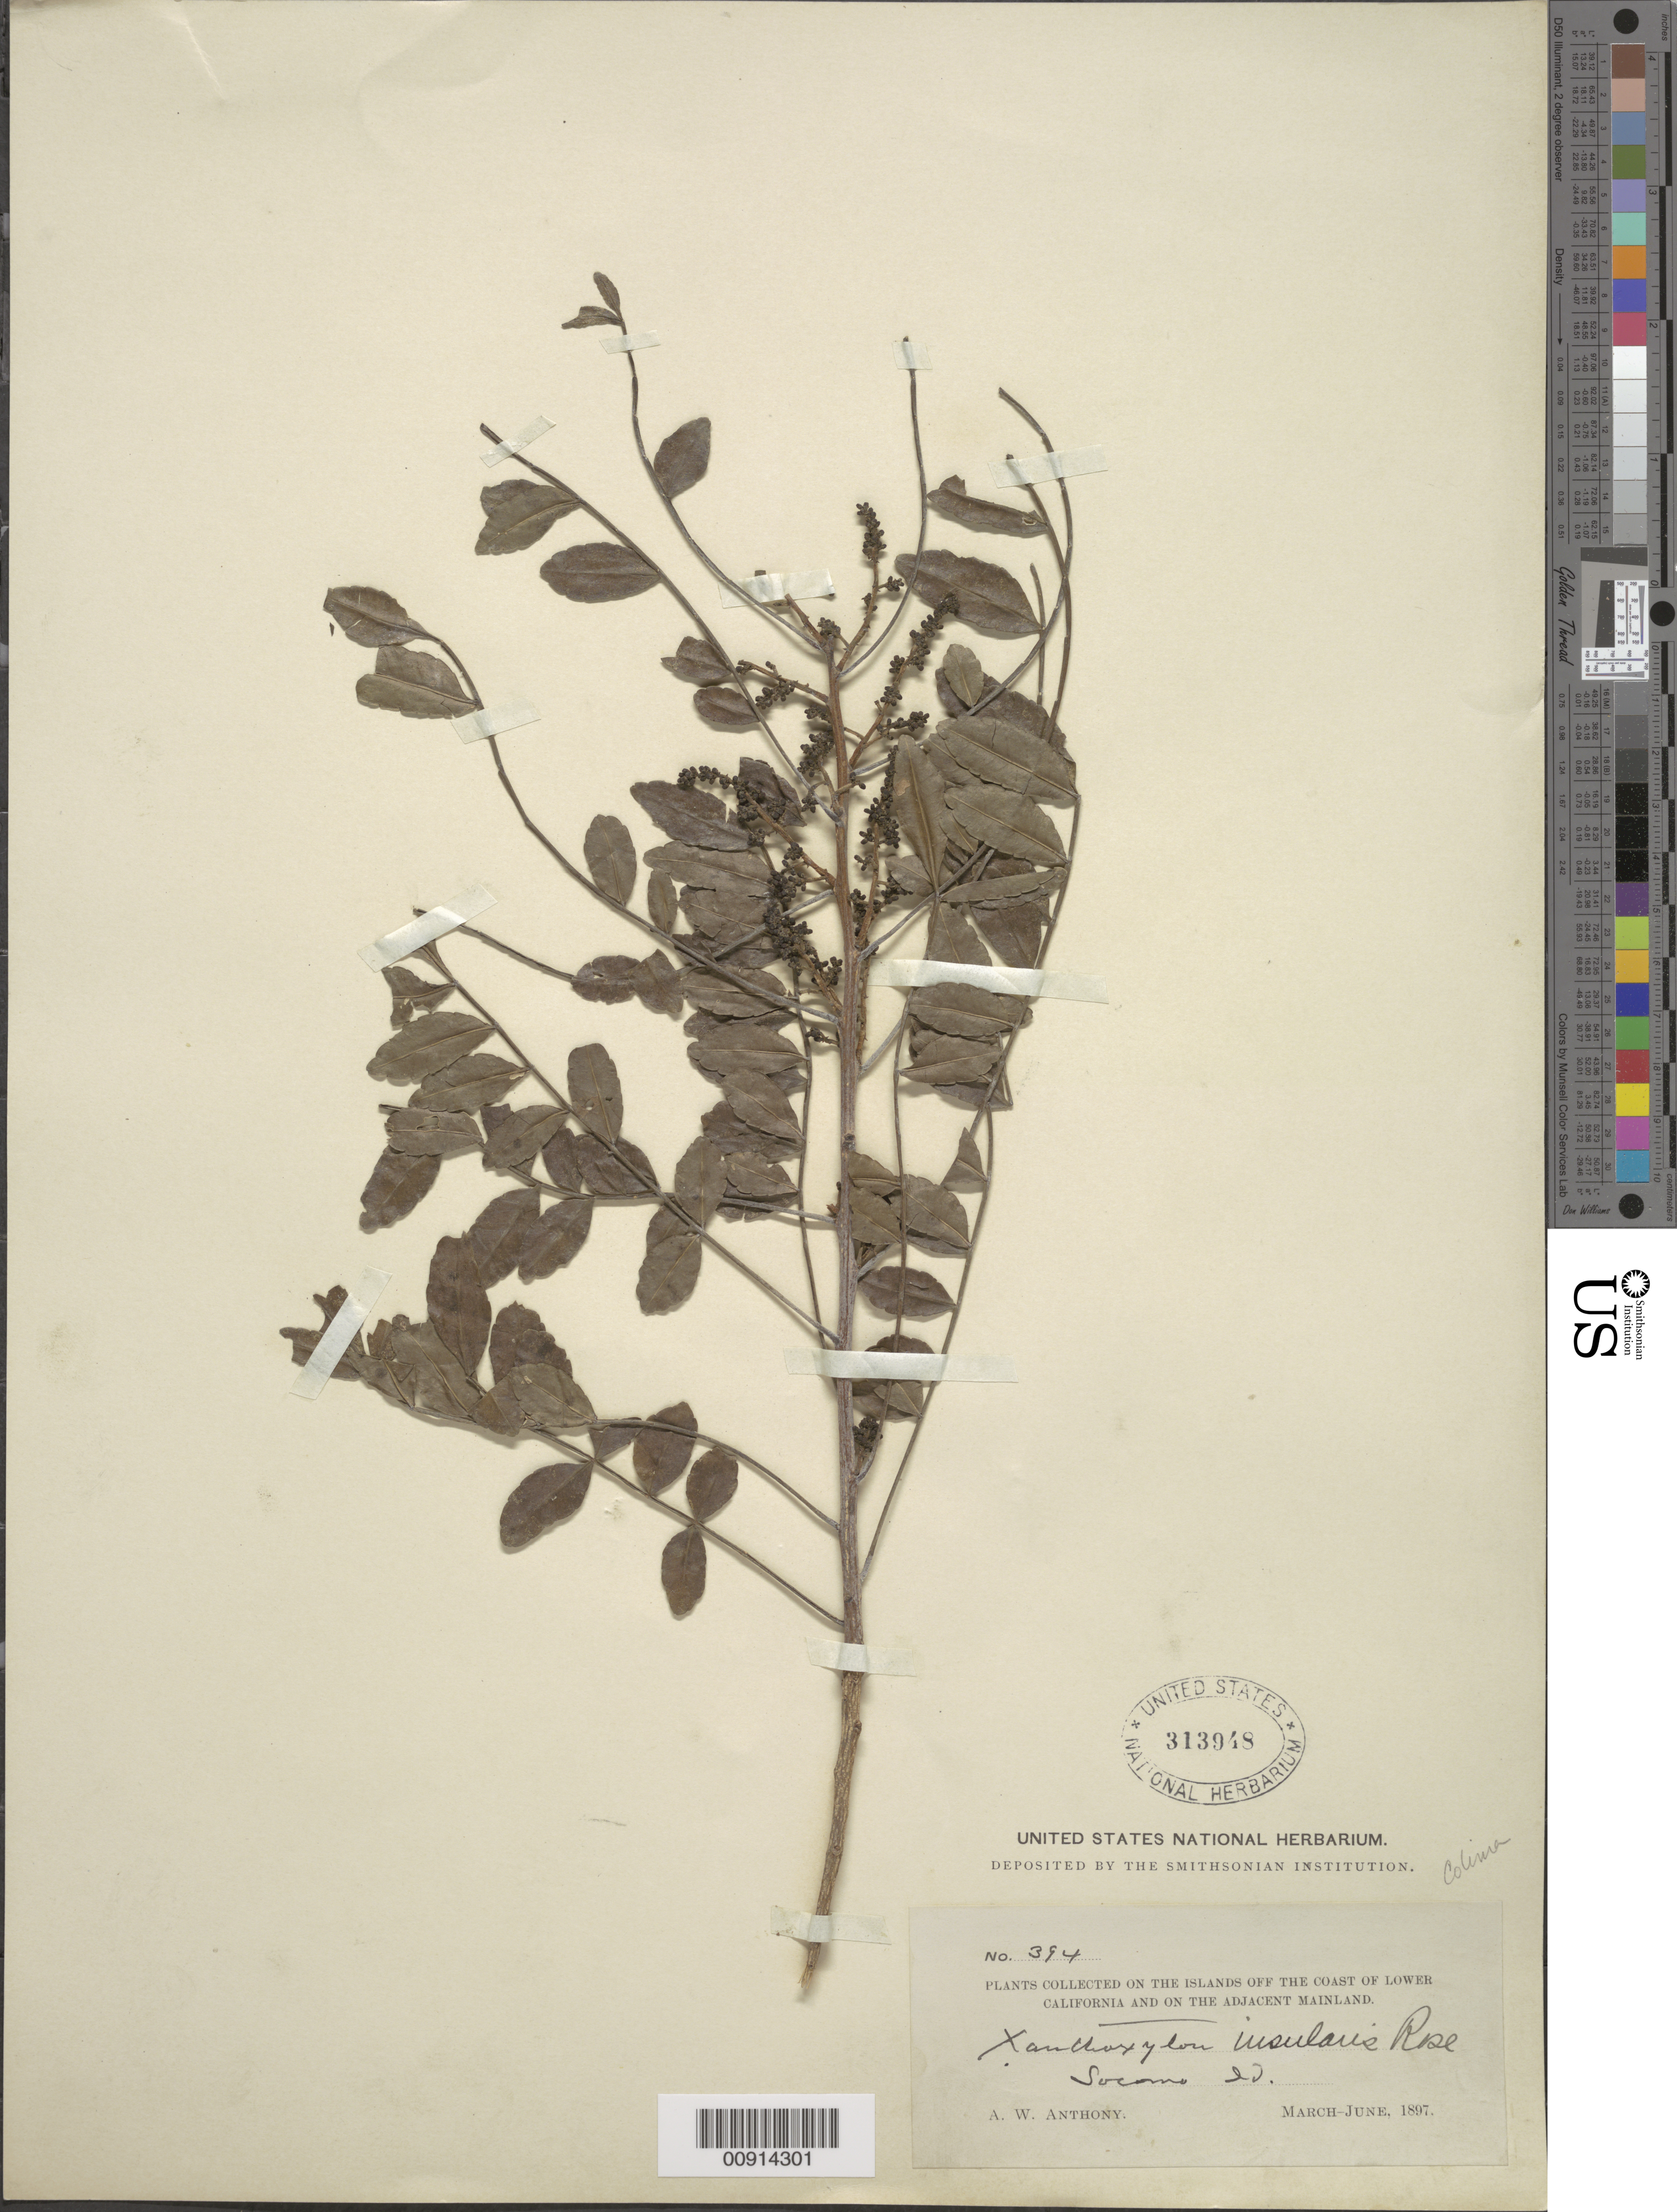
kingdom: Plantae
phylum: Tracheophyta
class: Magnoliopsida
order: Sapindales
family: Rutaceae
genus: Zanthoxylum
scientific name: Zanthoxylum insulare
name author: Rose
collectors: A. W. Anthony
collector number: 394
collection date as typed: Mar 1897 to -- Jun 1897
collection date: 1897-03/1897-06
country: Mexico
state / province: Colima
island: Socorro I.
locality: Socorro Island.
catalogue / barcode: US 313948